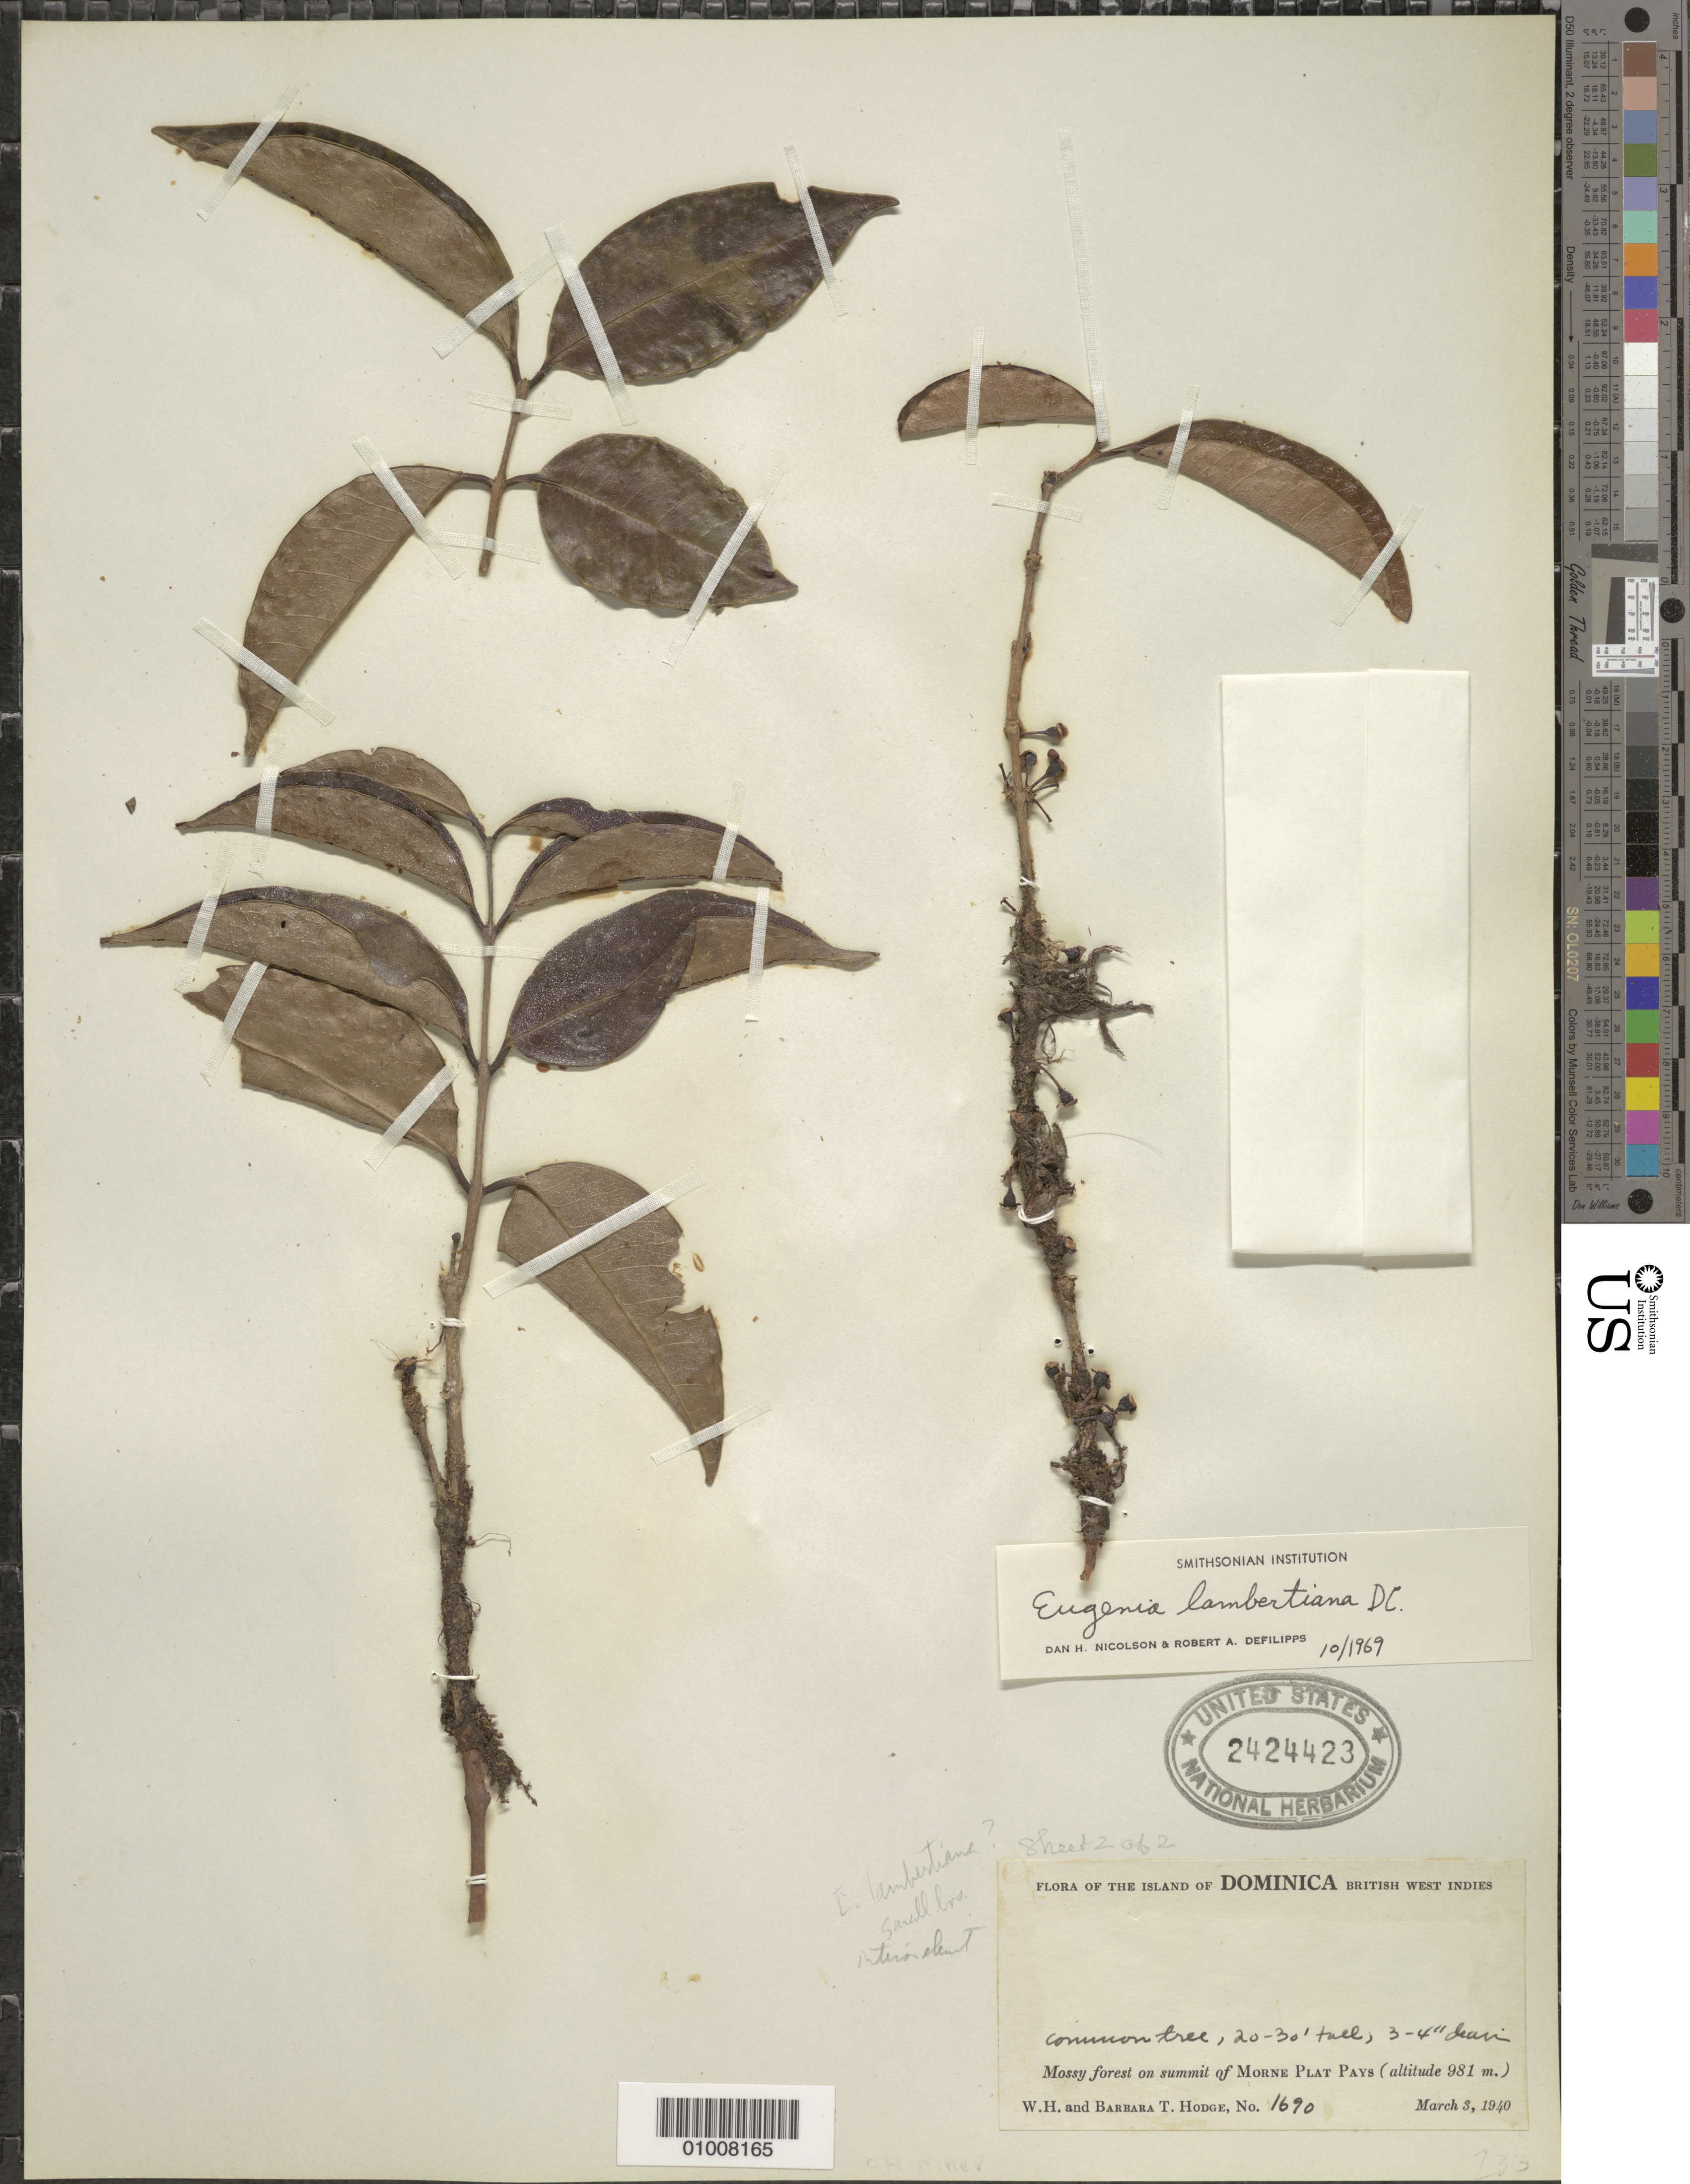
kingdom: Plantae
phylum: Tracheophyta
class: Magnoliopsida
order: Myrtales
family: Myrtaceae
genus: Eugenia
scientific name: Eugenia lambertiana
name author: DC.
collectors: W. Hodge & B. Hodge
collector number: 1690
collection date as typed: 03 Mar 1940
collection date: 1940-03-03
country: Dominica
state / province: St. Luke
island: Dominica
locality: Summit of Morne Plat Pays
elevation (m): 981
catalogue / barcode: US 2424423